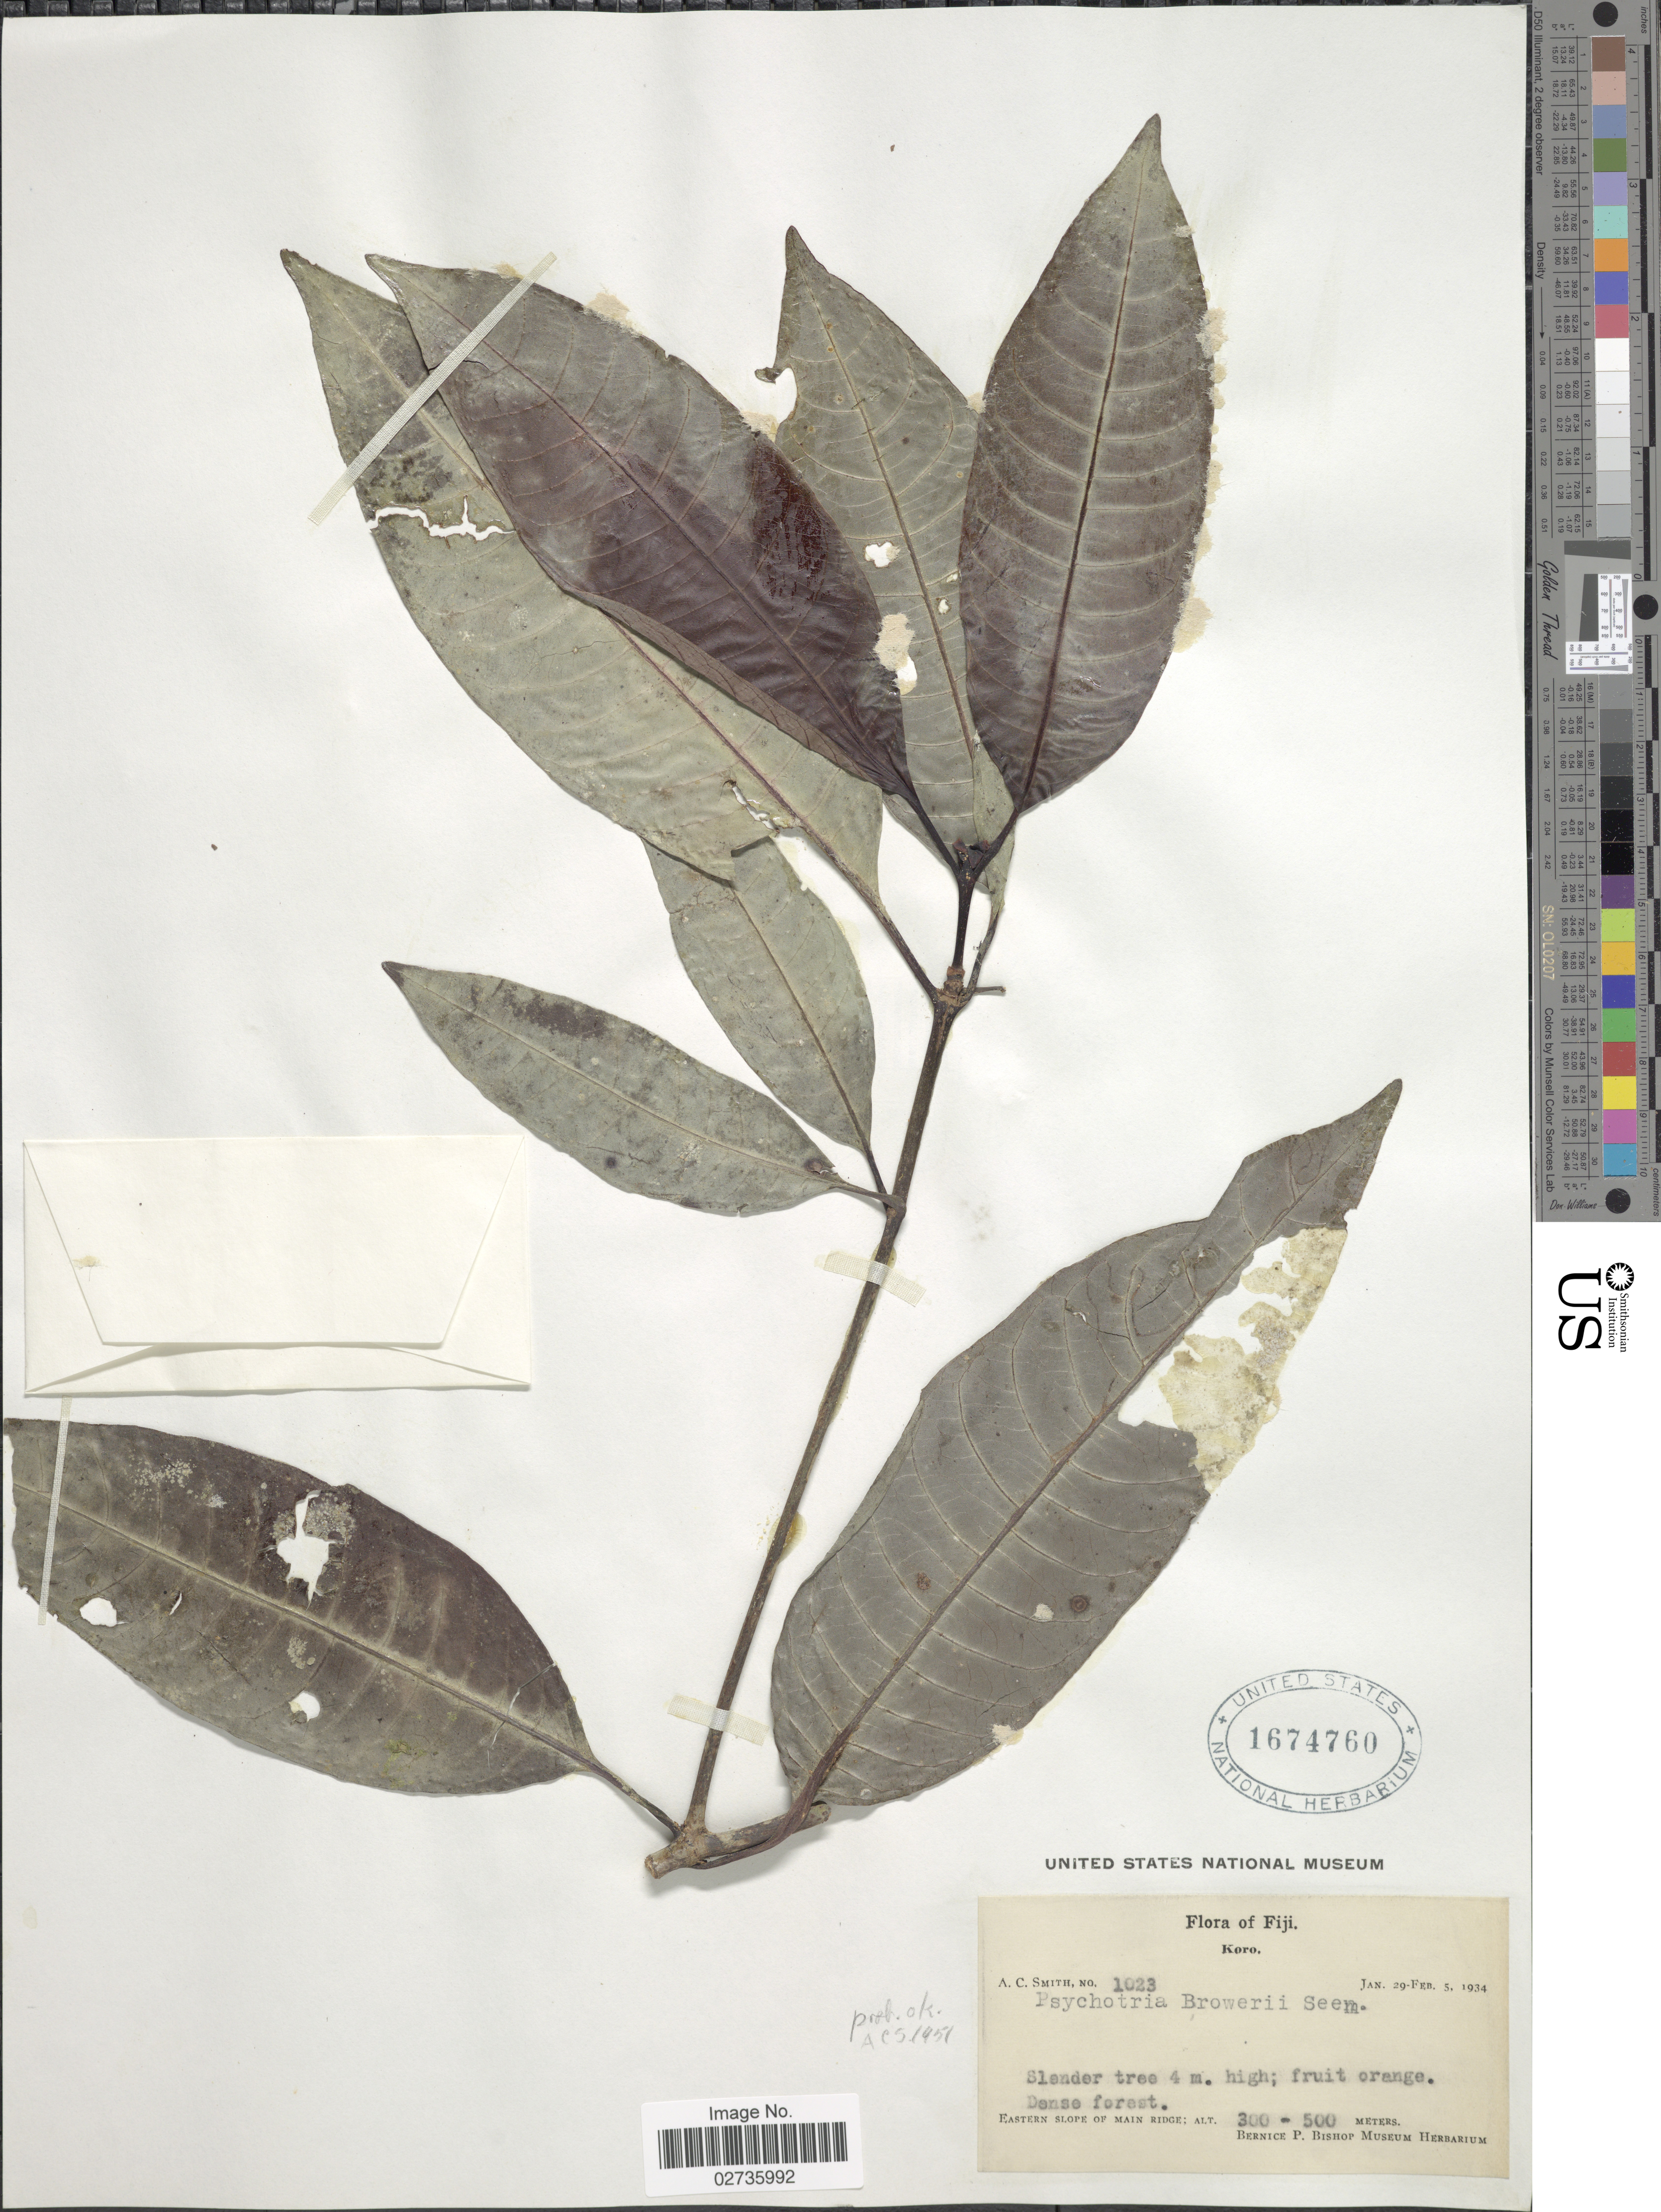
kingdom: Plantae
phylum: Tracheophyta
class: Magnoliopsida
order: Gentianales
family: Rubiaceae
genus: Psychotria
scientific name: Psychotria broweri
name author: Seem.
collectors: A. C. Smith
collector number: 1023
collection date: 1934-01-29/1934-02-05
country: Fiji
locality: Koro. Eastern slope of Main Ridge.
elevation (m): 300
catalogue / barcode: US 1674760